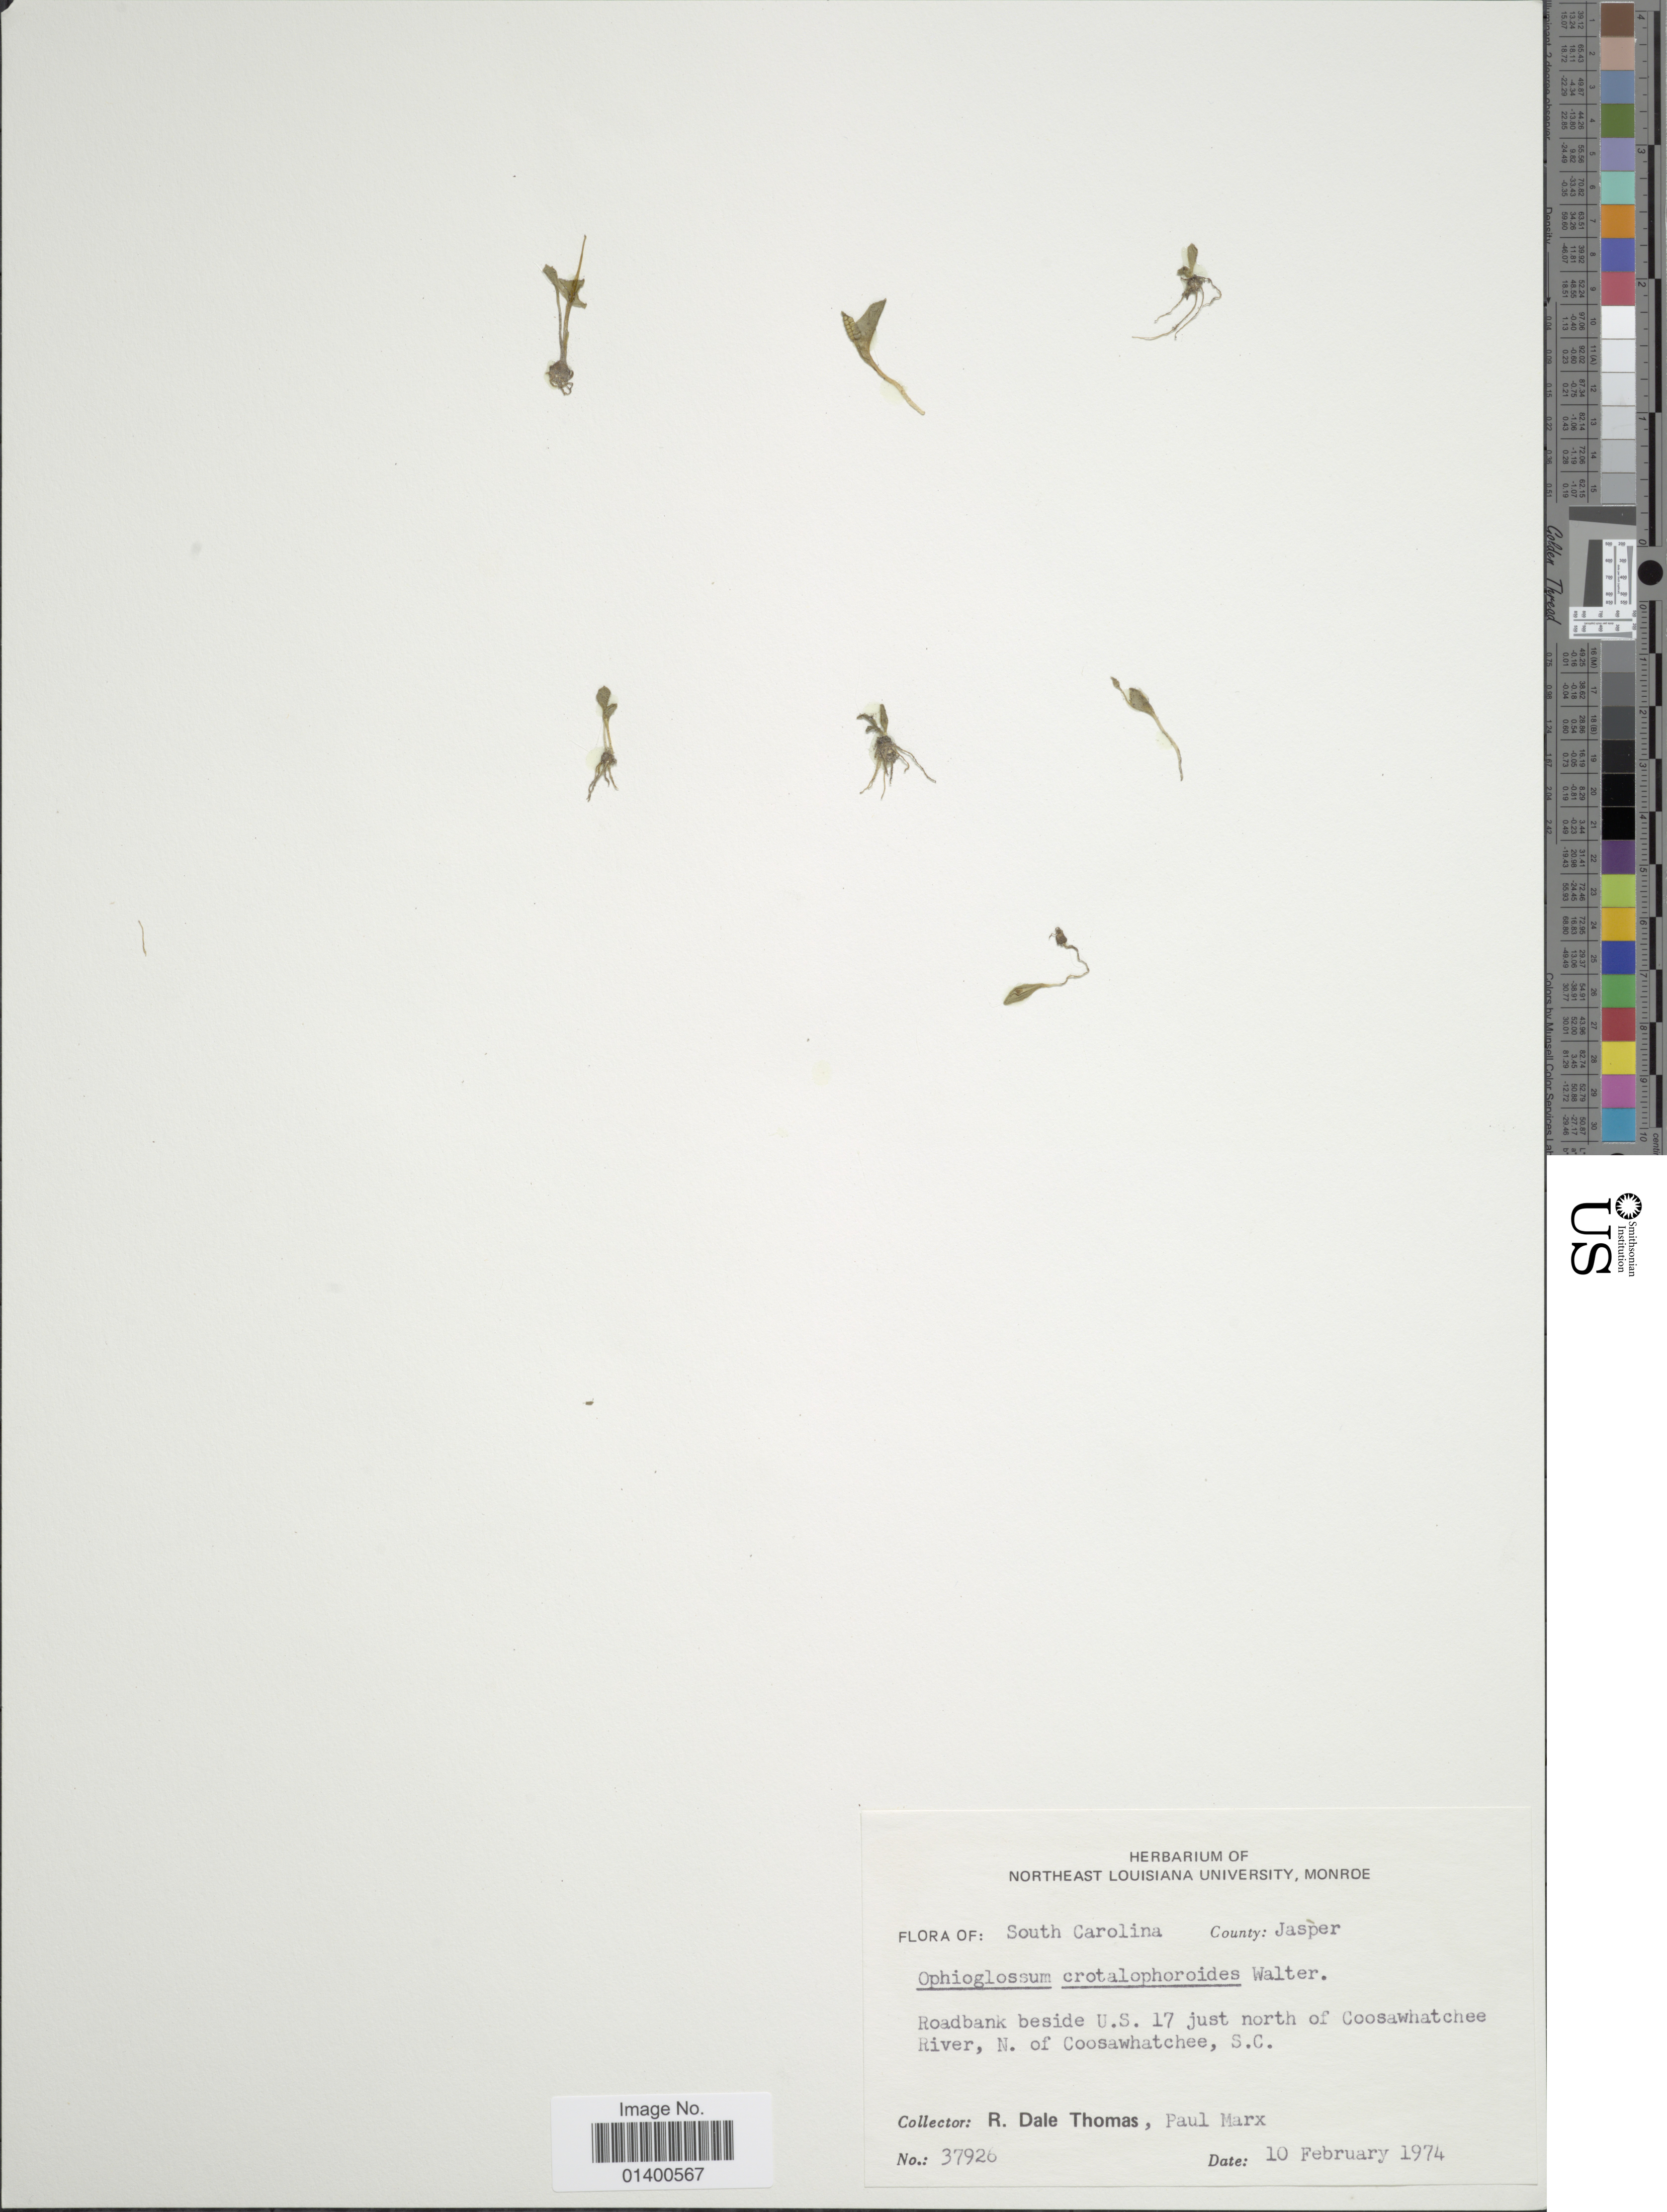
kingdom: Plantae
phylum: Tracheophyta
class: Polypodiopsida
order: Ophioglossales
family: Ophioglossaceae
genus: Ophioglossum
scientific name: Ophioglossum crotalophoroides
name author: Walter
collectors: R. Thomas & P. Marx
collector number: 37926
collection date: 1974-02-10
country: United States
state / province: South Carolina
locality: County Jasper, Roadbank beside U.S. 17 just north of Coosawhatchee River, N of Coosawhatchee